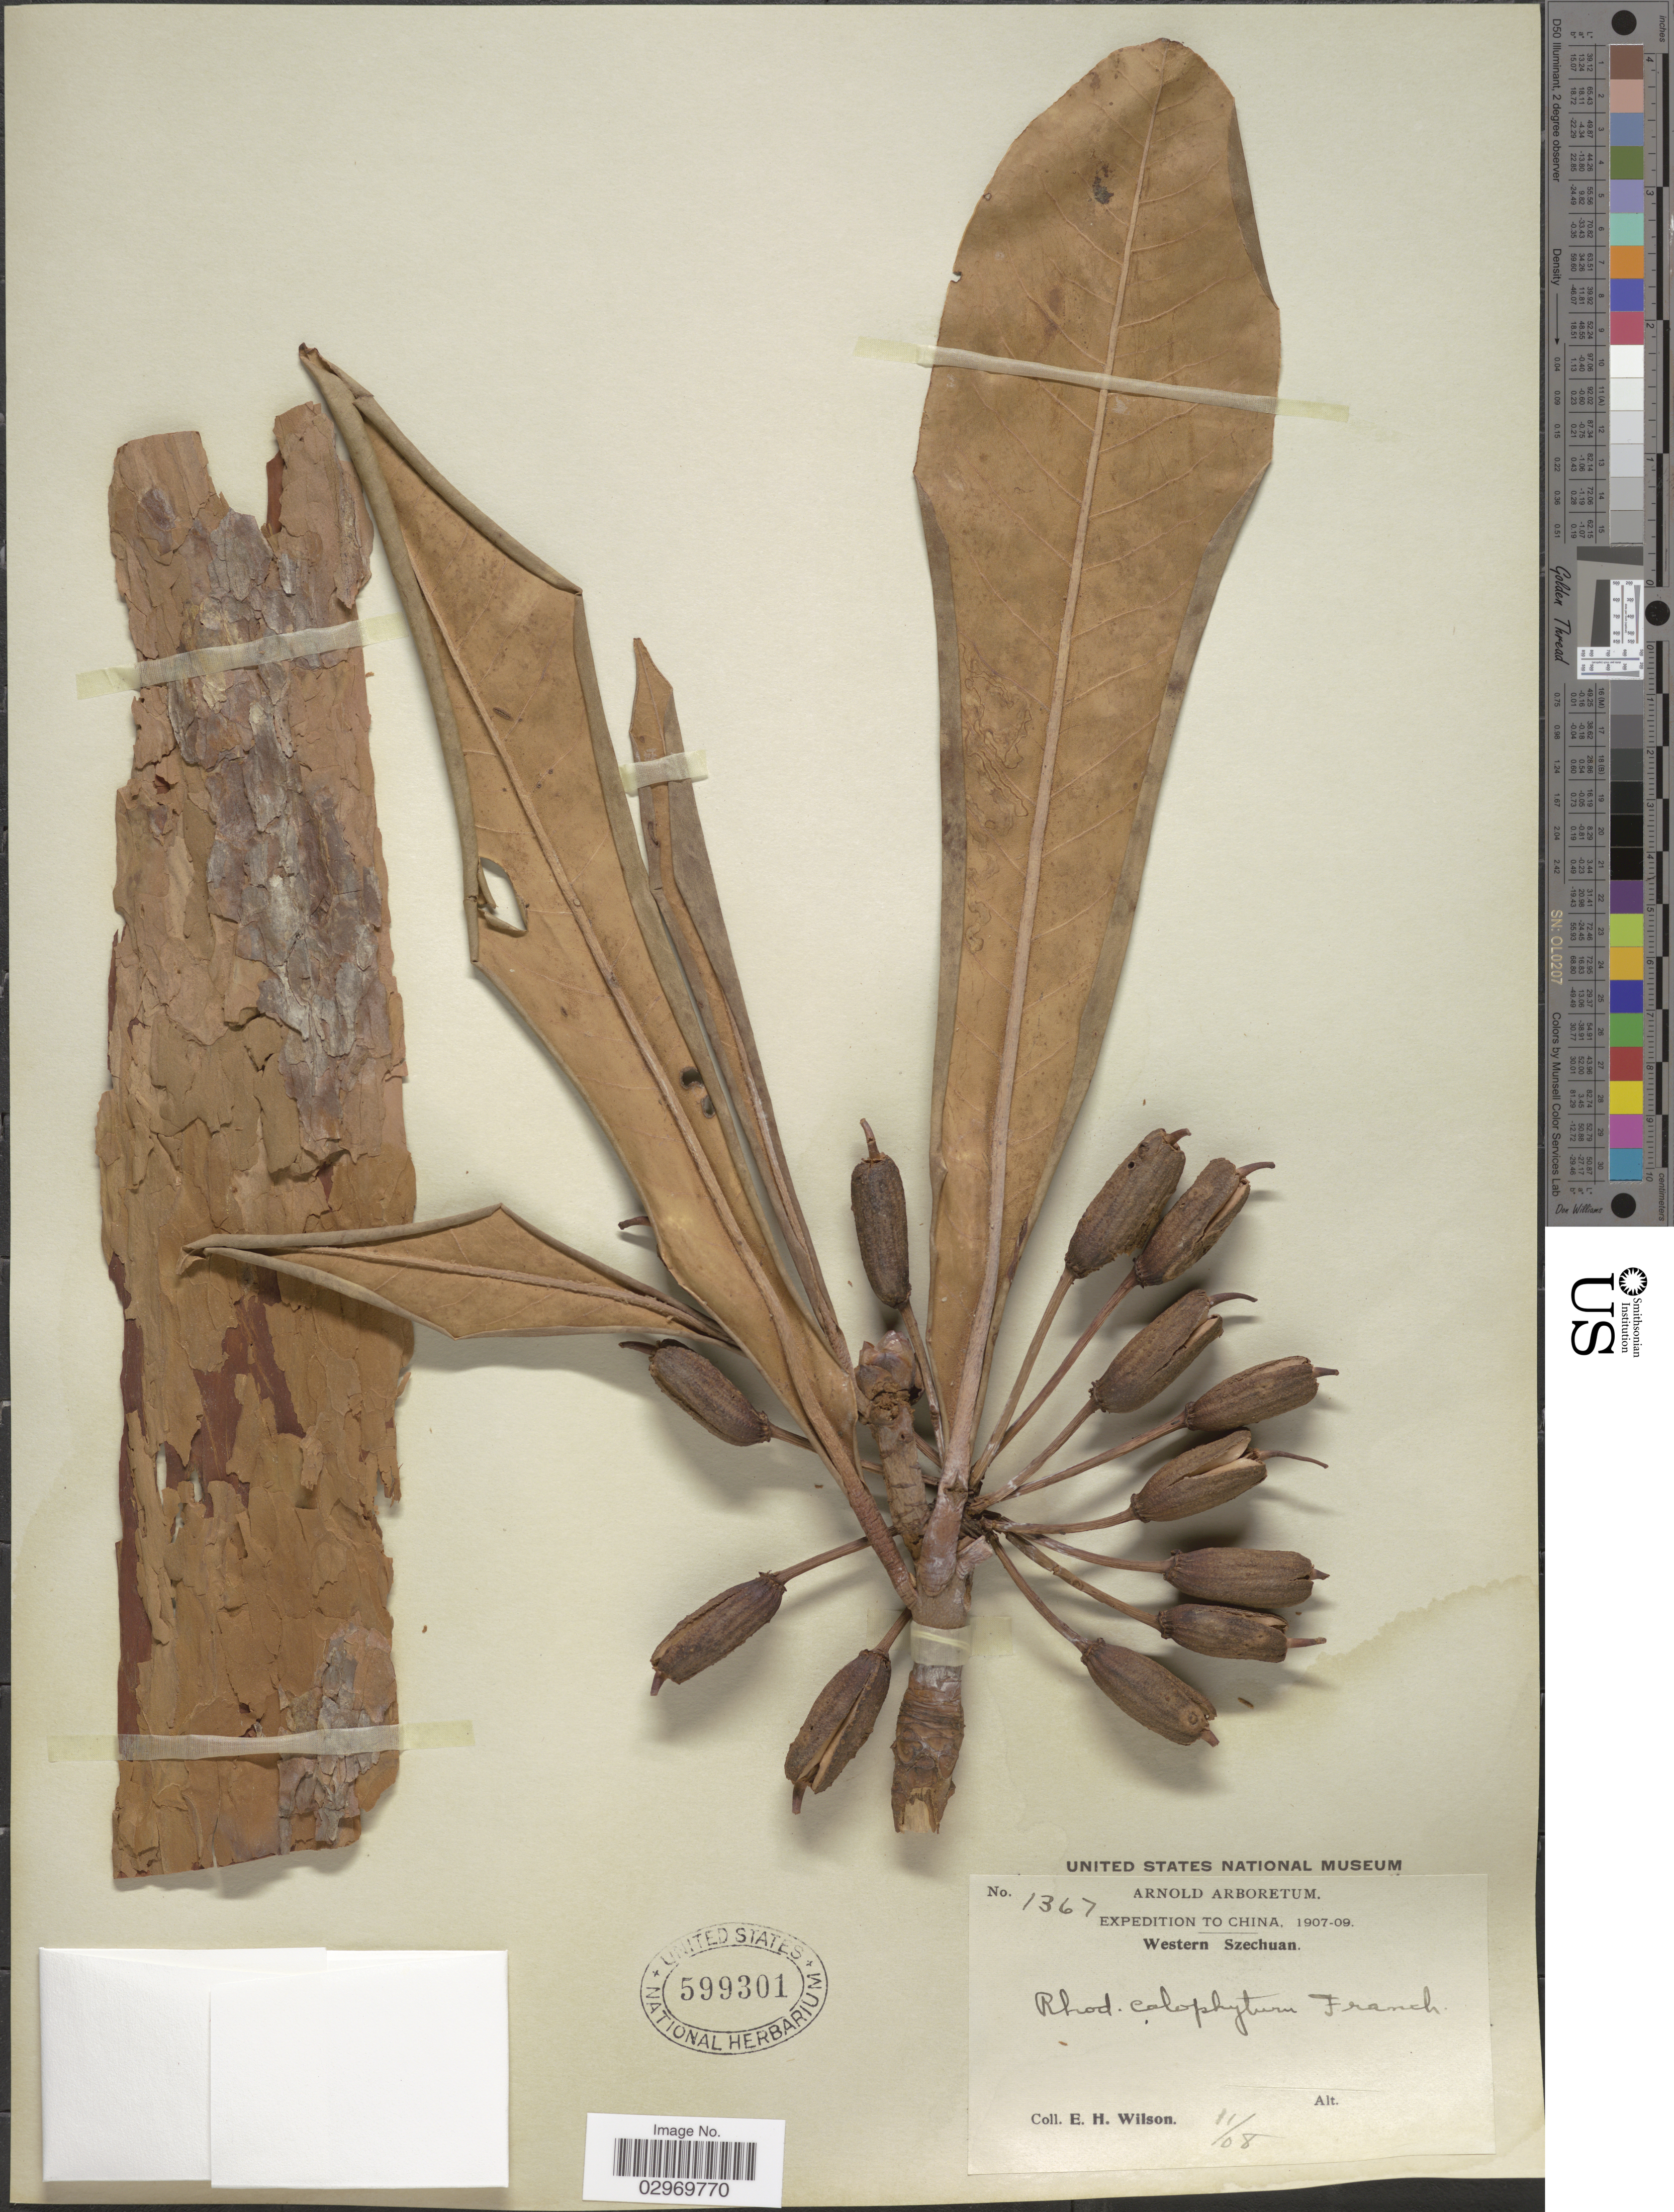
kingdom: Plantae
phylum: Tracheophyta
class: Magnoliopsida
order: Ericales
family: Ericaceae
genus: Rhododendron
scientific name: Rhododendron calophytum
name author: Franch.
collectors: E. Wilson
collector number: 1367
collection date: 1908-11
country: China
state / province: Sichuan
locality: Western Szechuan.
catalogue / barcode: US 599301